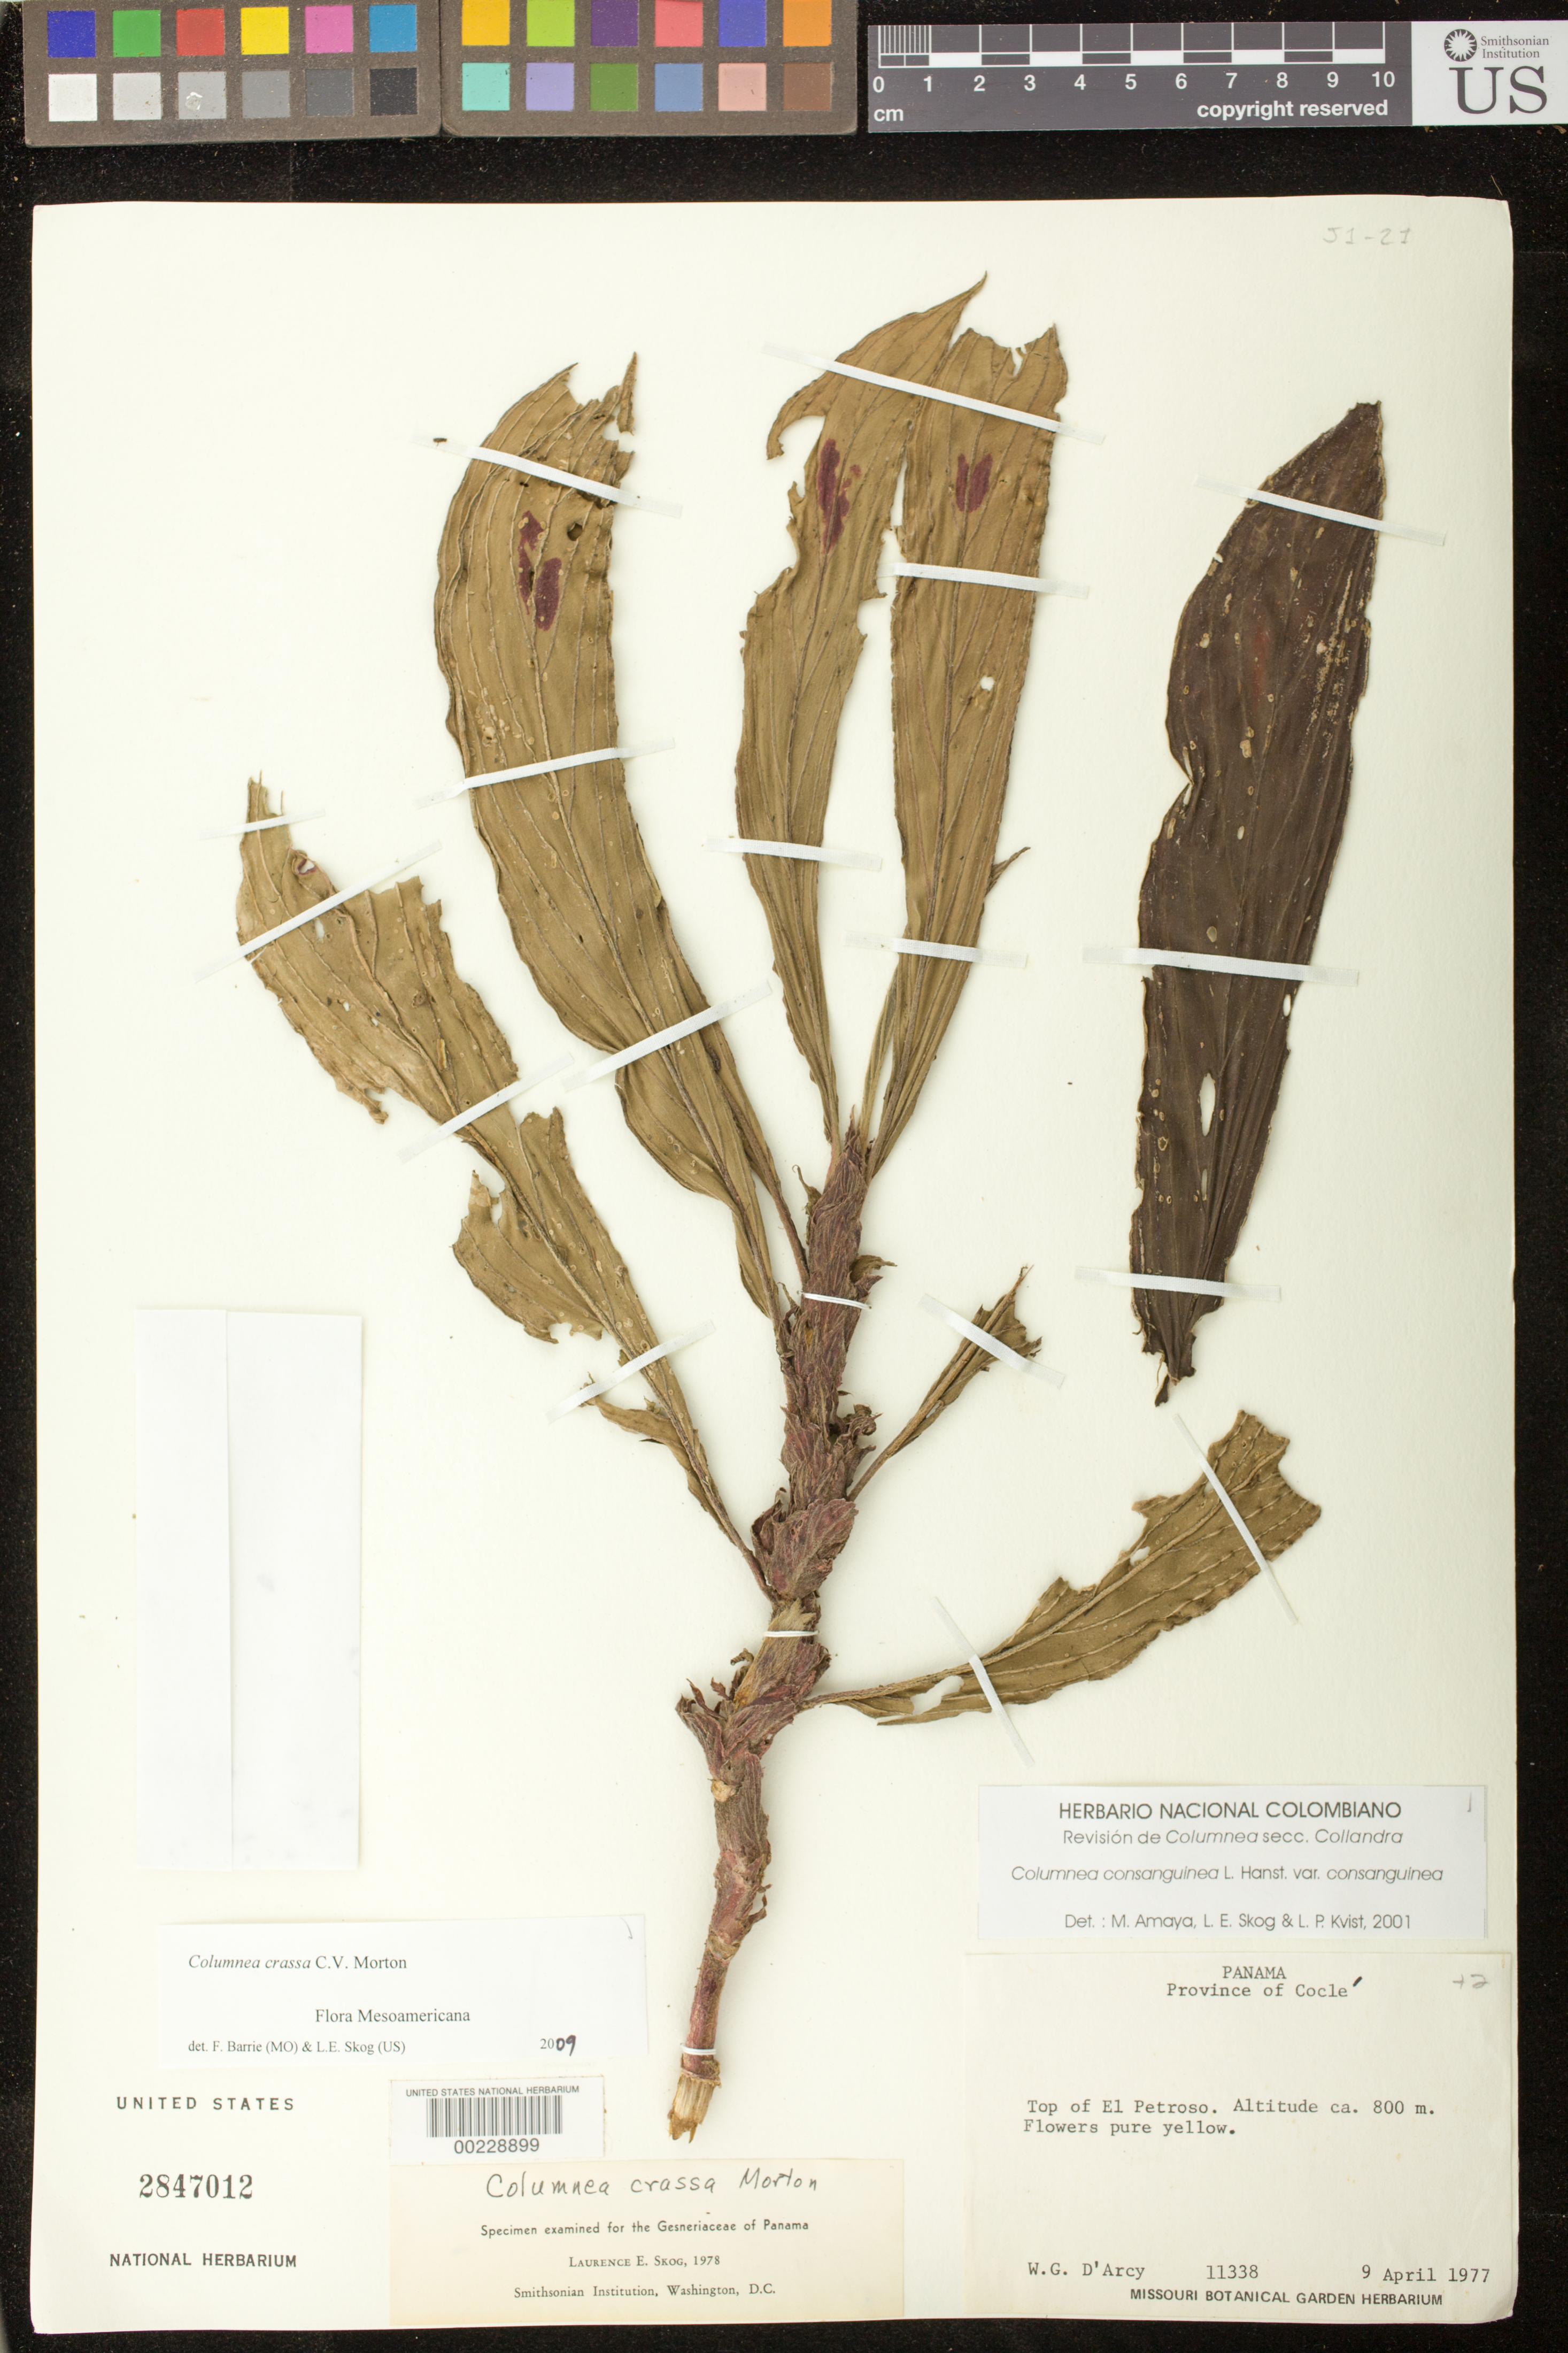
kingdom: Plantae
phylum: Tracheophyta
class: Magnoliopsida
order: Lamiales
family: Gesneriaceae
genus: Columnea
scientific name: Columnea crassa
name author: C.V. Morton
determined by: Barrie, F. R.; Skog, Laurence E.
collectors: W. G. D'Arcy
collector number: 11338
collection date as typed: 09 Apr 1977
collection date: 1977-04-09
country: Panama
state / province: Coclé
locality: Top of El Petroso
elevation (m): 800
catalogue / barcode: US 2847012